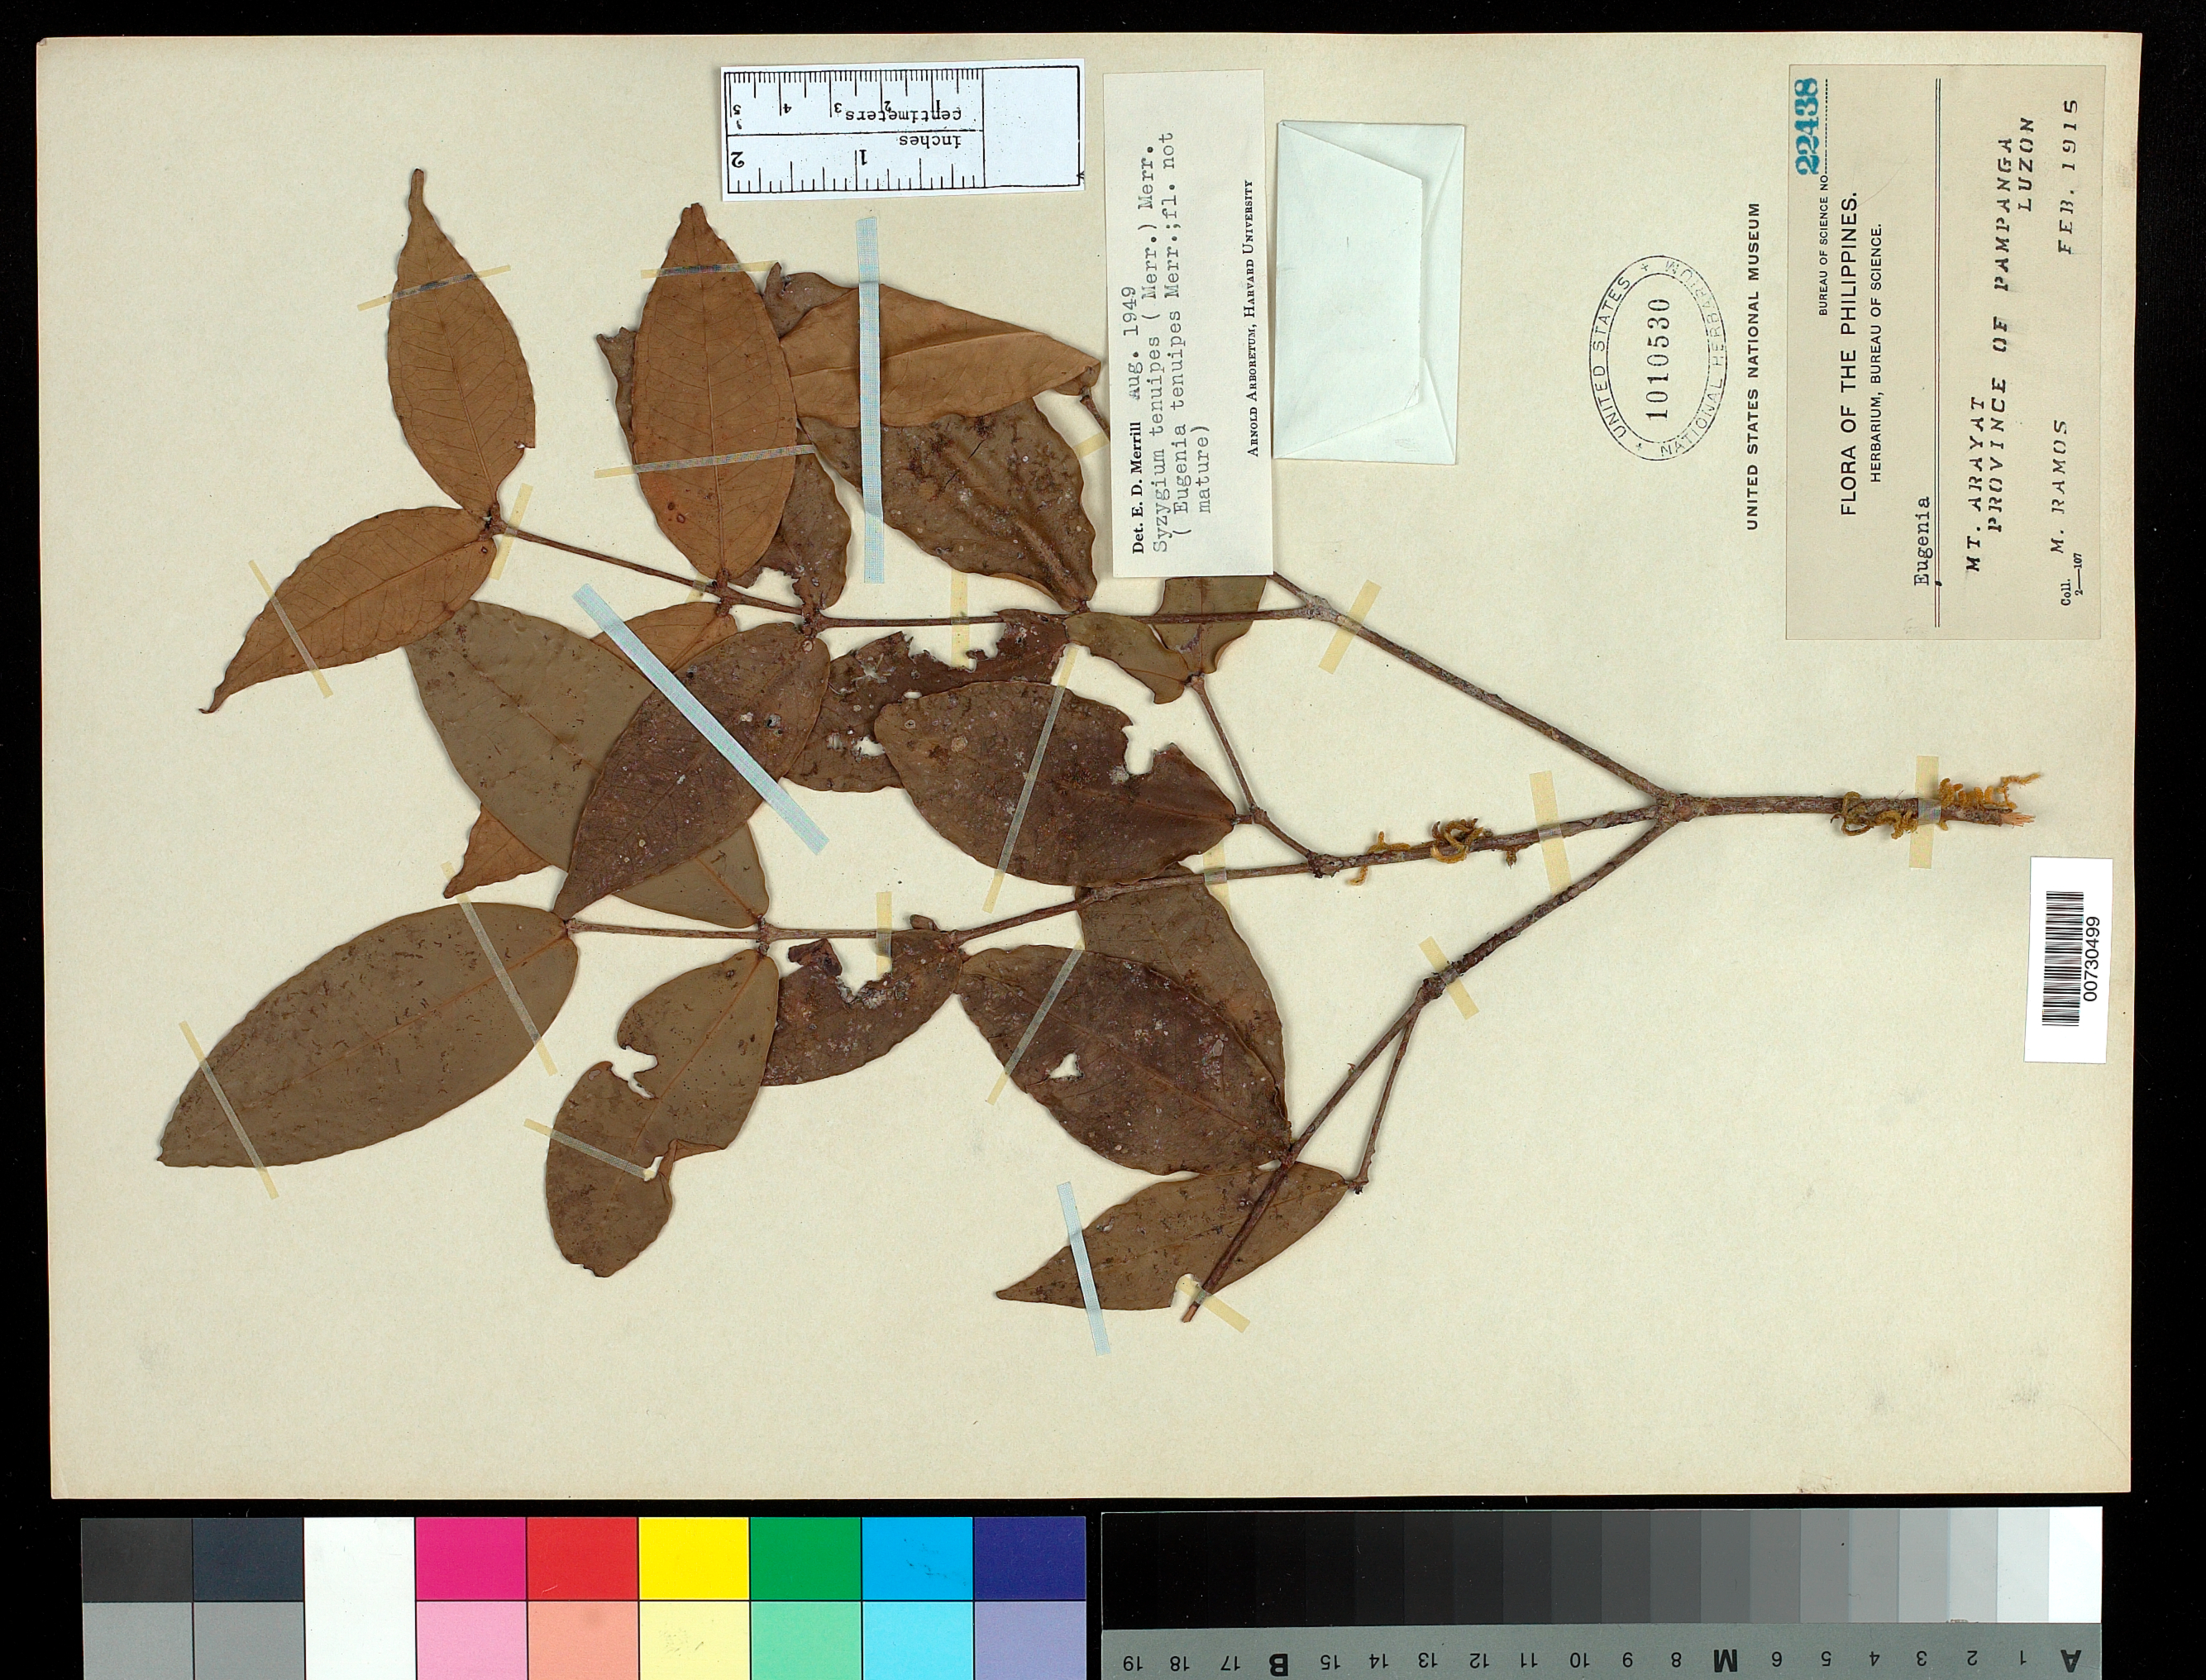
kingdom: Plantae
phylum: Tracheophyta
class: Magnoliopsida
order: Myrtales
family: Myrtaceae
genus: Syzygium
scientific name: Syzygium tenuipes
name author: (Merr.) Merr.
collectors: M. Ramos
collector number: Bur. Sci. 22438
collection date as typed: Feb 1915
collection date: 1915-02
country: Philippines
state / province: Central Luzon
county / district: Pampanga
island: Luzon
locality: Mt. Arayat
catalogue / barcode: US 1010530